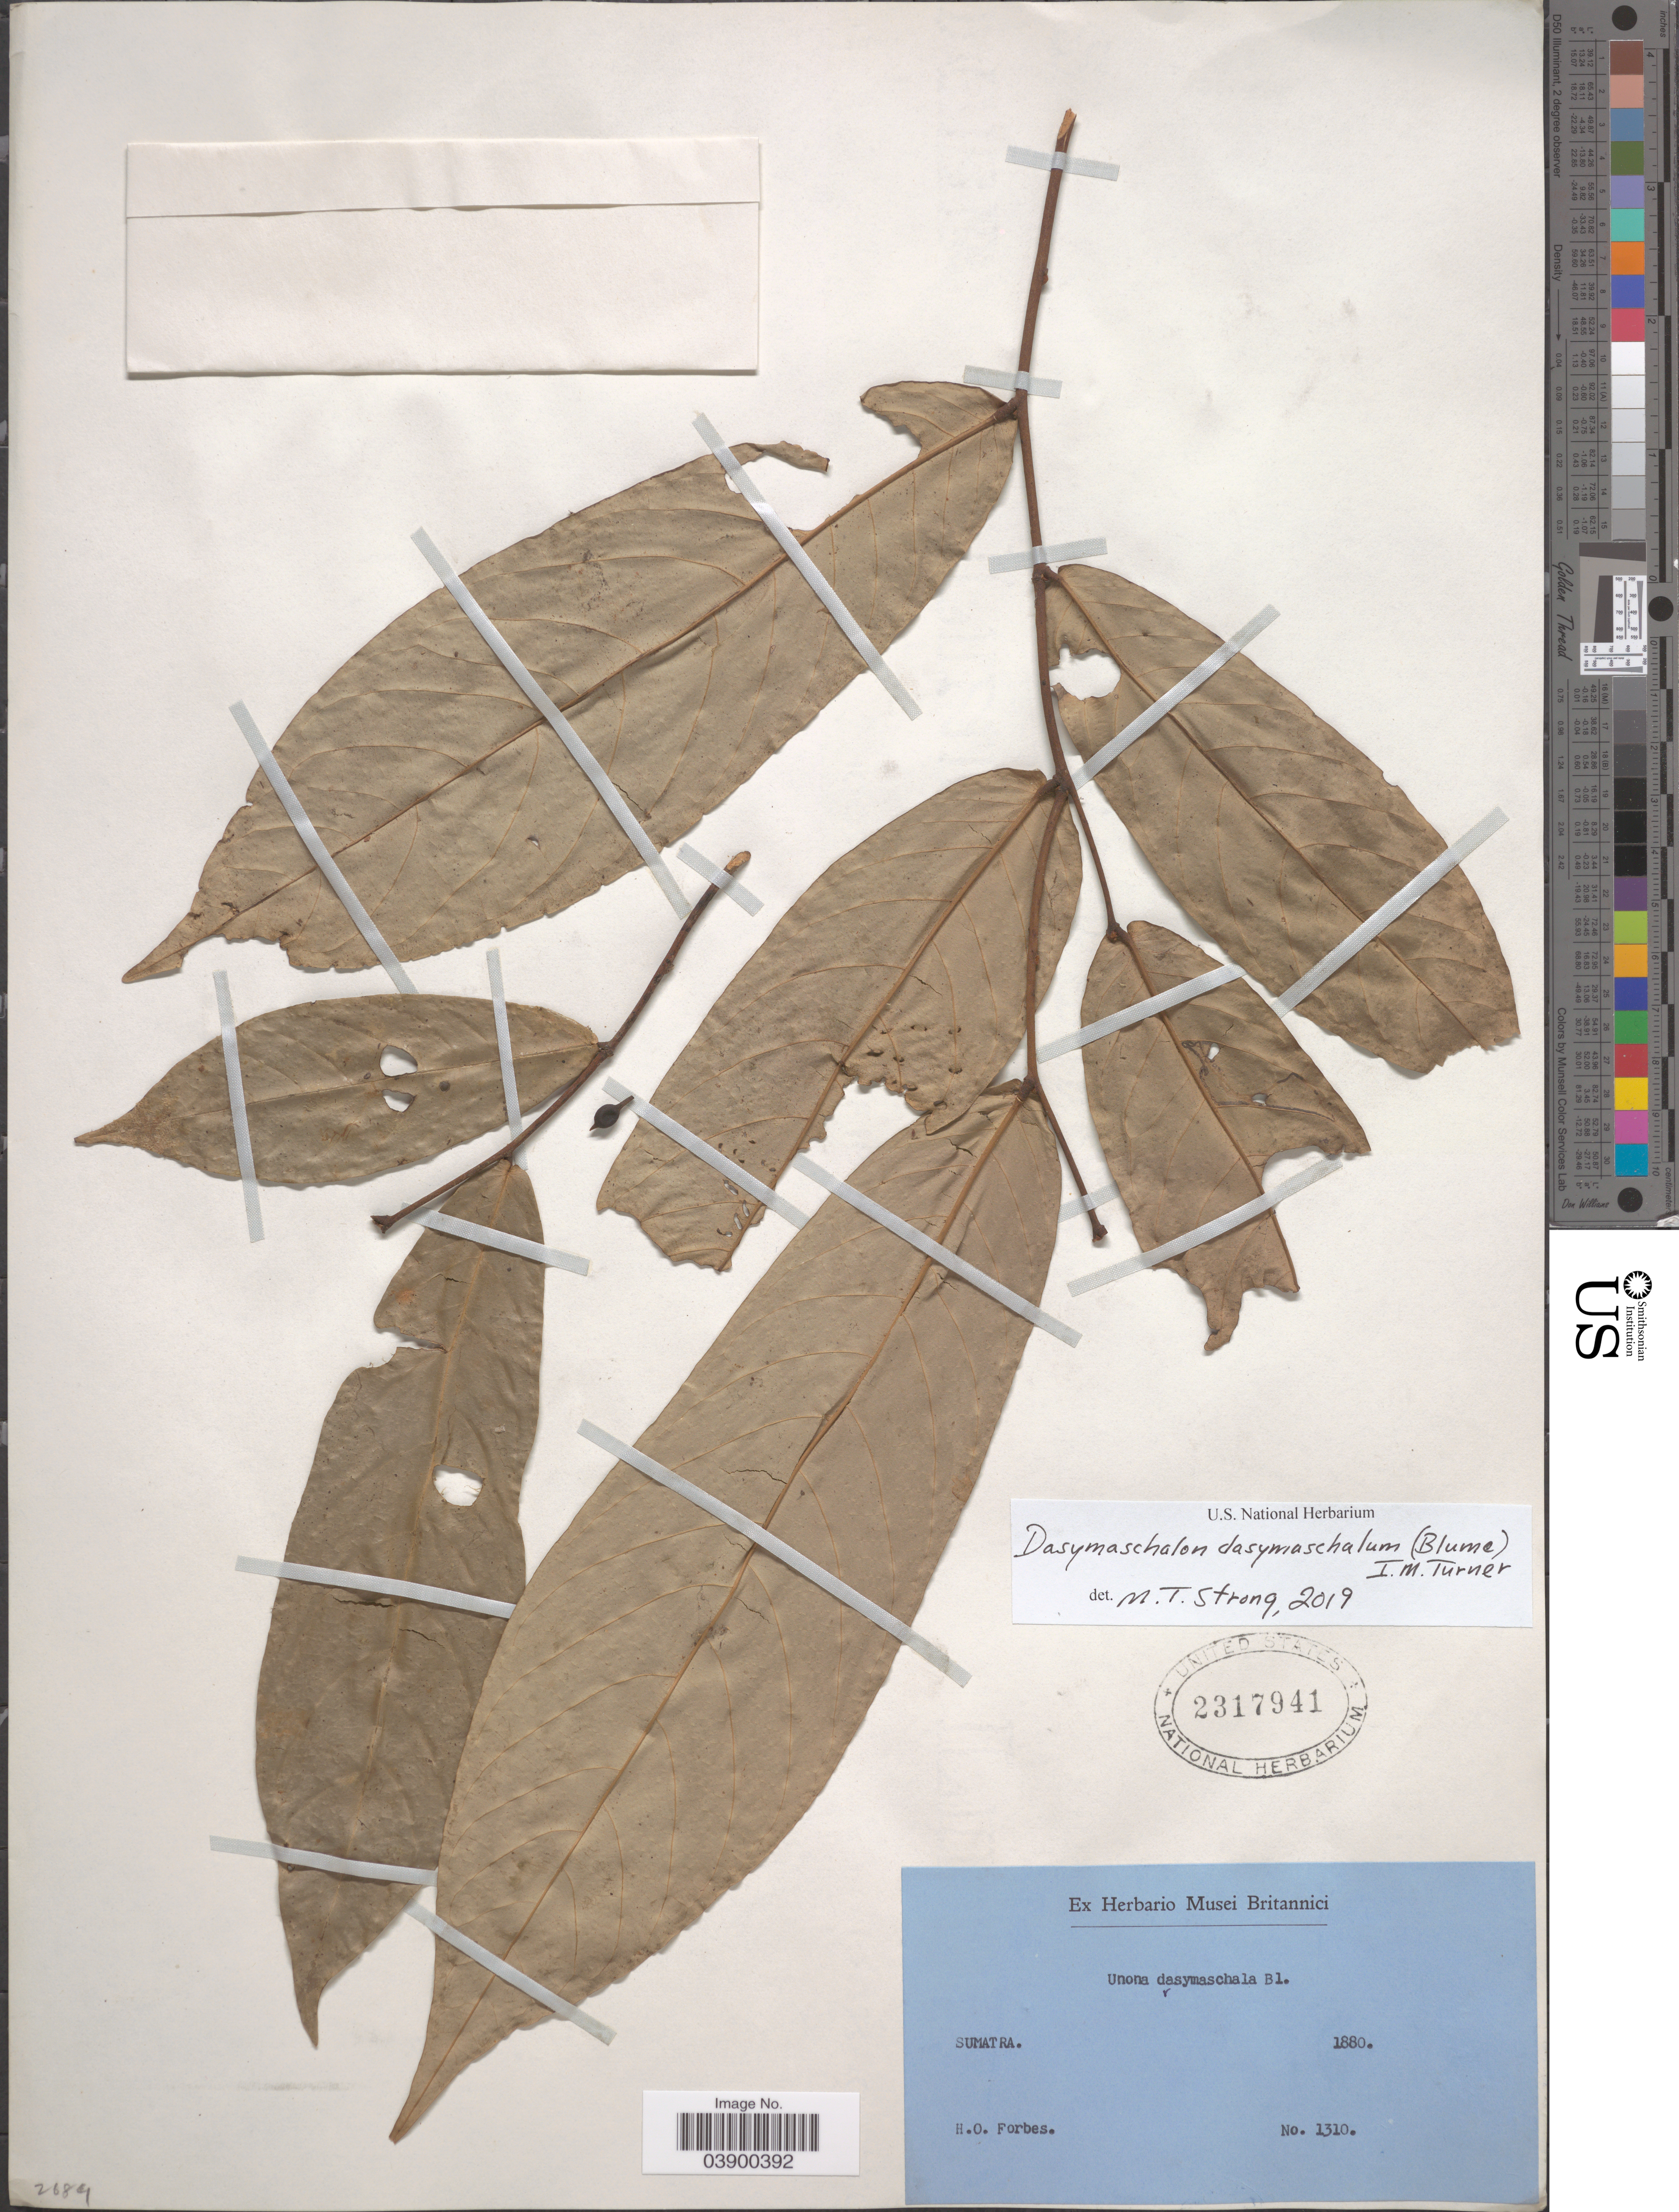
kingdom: Plantae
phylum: Tracheophyta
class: Magnoliopsida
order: Magnoliales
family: Annonaceae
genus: Dasymaschalon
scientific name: Dasymaschalon dasymaschalum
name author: (Blume) I.M. Turner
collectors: H. O. Forbes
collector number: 1310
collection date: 1880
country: Indonesia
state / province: Sumatra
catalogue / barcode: US 2317941